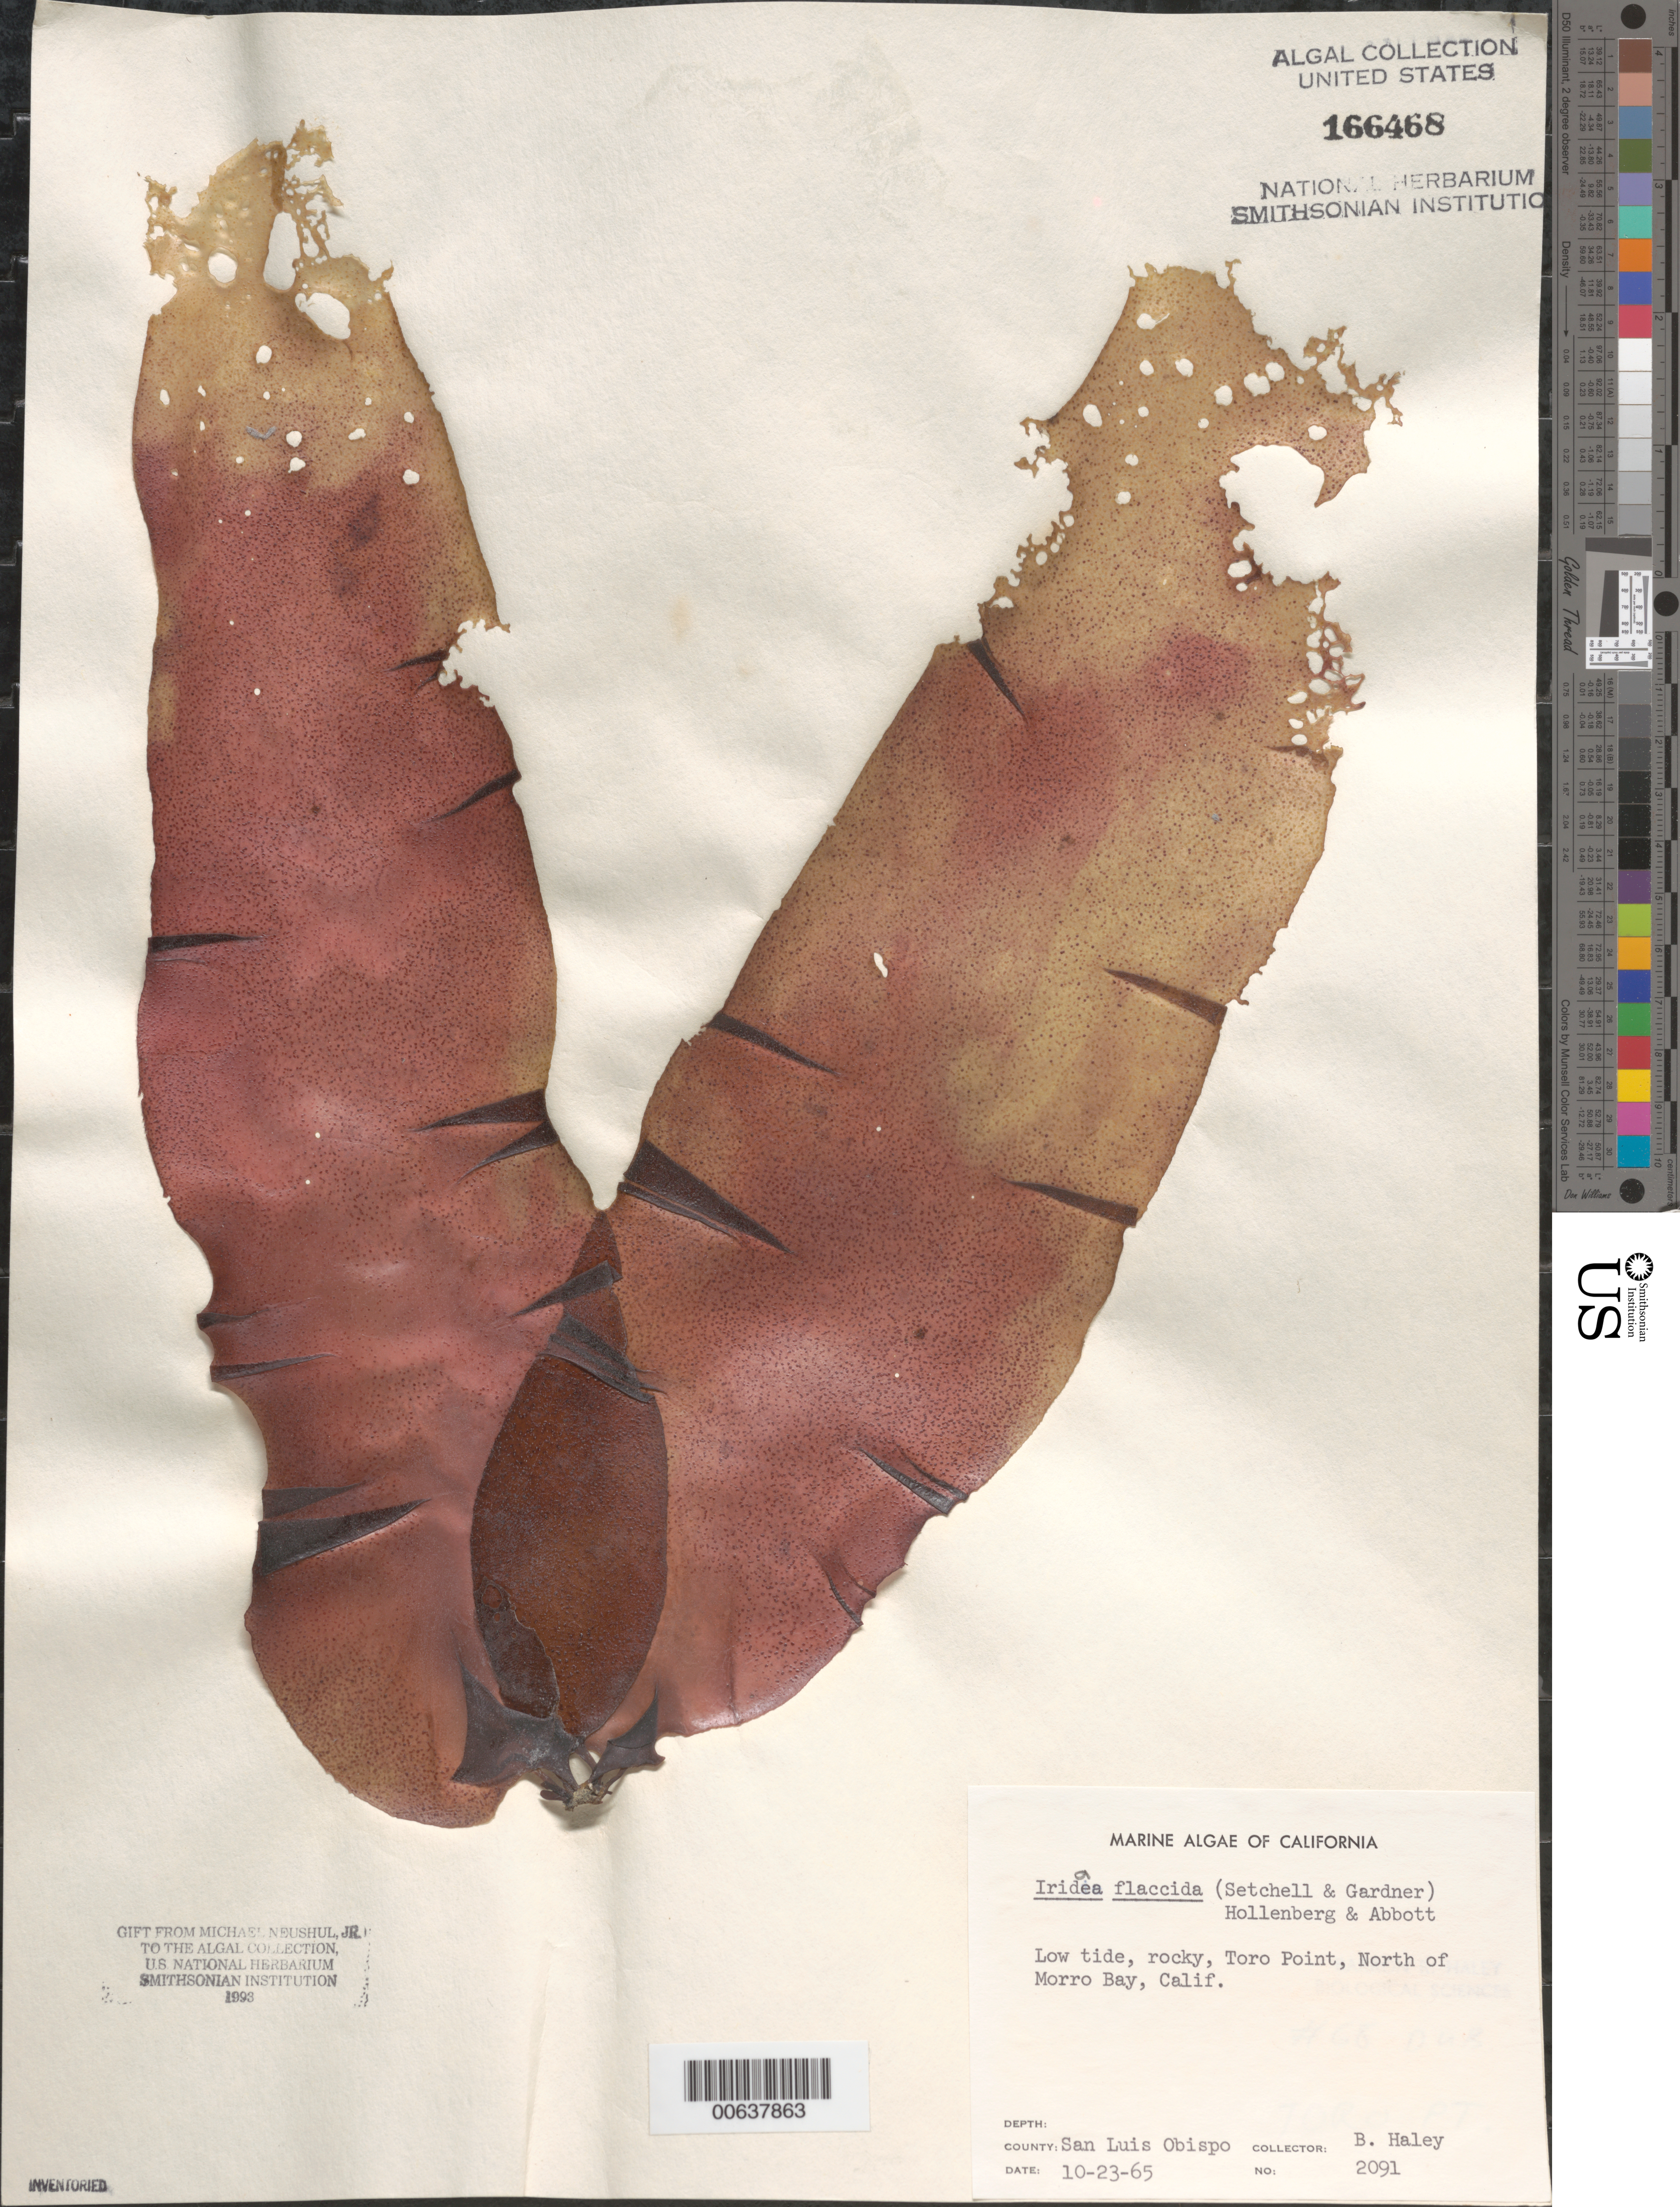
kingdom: Plantae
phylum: Rhodophyta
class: Florideophyceae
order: Gigartinales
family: Gigartinaceae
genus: Mazzaella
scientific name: Mazzaella flaccida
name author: (Setchell & N.L. Gardner) Fredericq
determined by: Algae name updating Project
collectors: B. Haley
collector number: Neushul 2091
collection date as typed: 23 Oct 1965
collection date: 1965-10-23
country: United States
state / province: California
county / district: San Luis Obispo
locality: Toro Point, north of Morro Bay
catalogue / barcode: US 166468